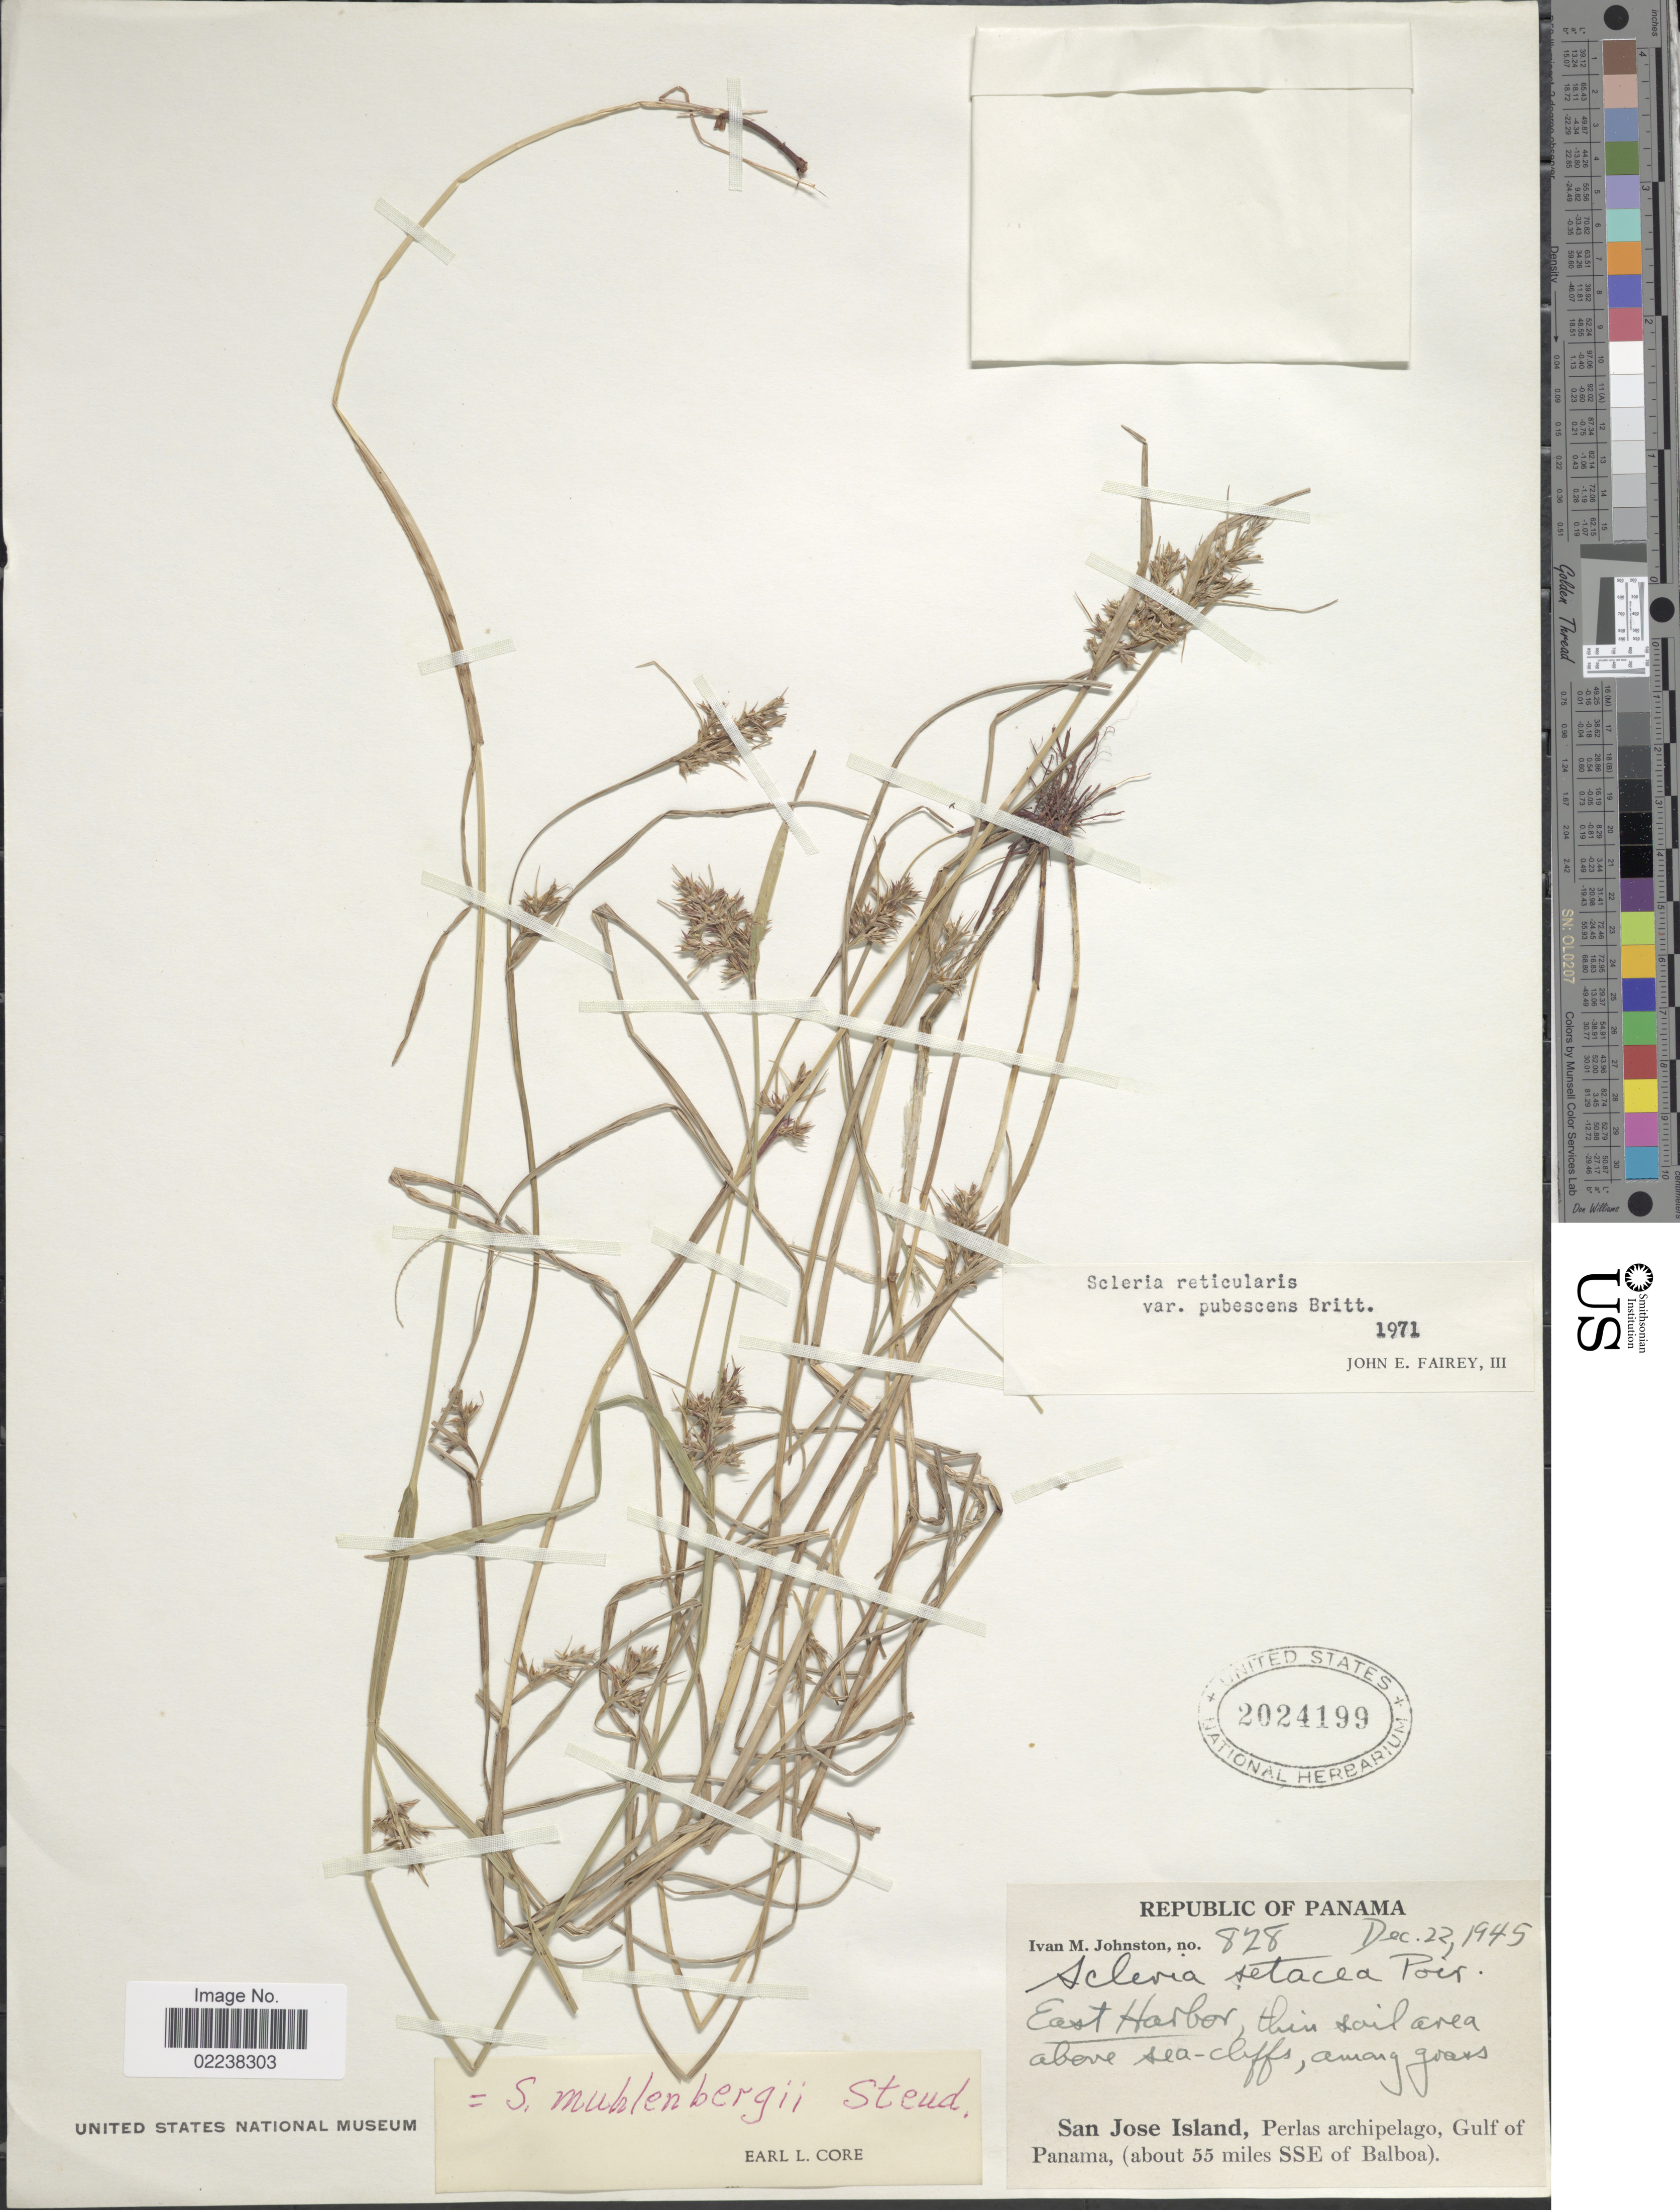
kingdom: Plantae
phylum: Tracheophyta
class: Liliopsida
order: Poales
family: Cyperaceae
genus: Scleria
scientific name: Scleria muehlenbergii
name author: Steud.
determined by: Strong, Mark T., (BOT), Smithsonian Institution - National Museum of Natural History (UNITED STATES)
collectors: I.M. Johnston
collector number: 828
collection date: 1945-12-22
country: Panama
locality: East Harbor, San Jose Island, Perlas archipelago, Gulf of Panama, (about 55 miles SSE of Balboa)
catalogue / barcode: US 2024199